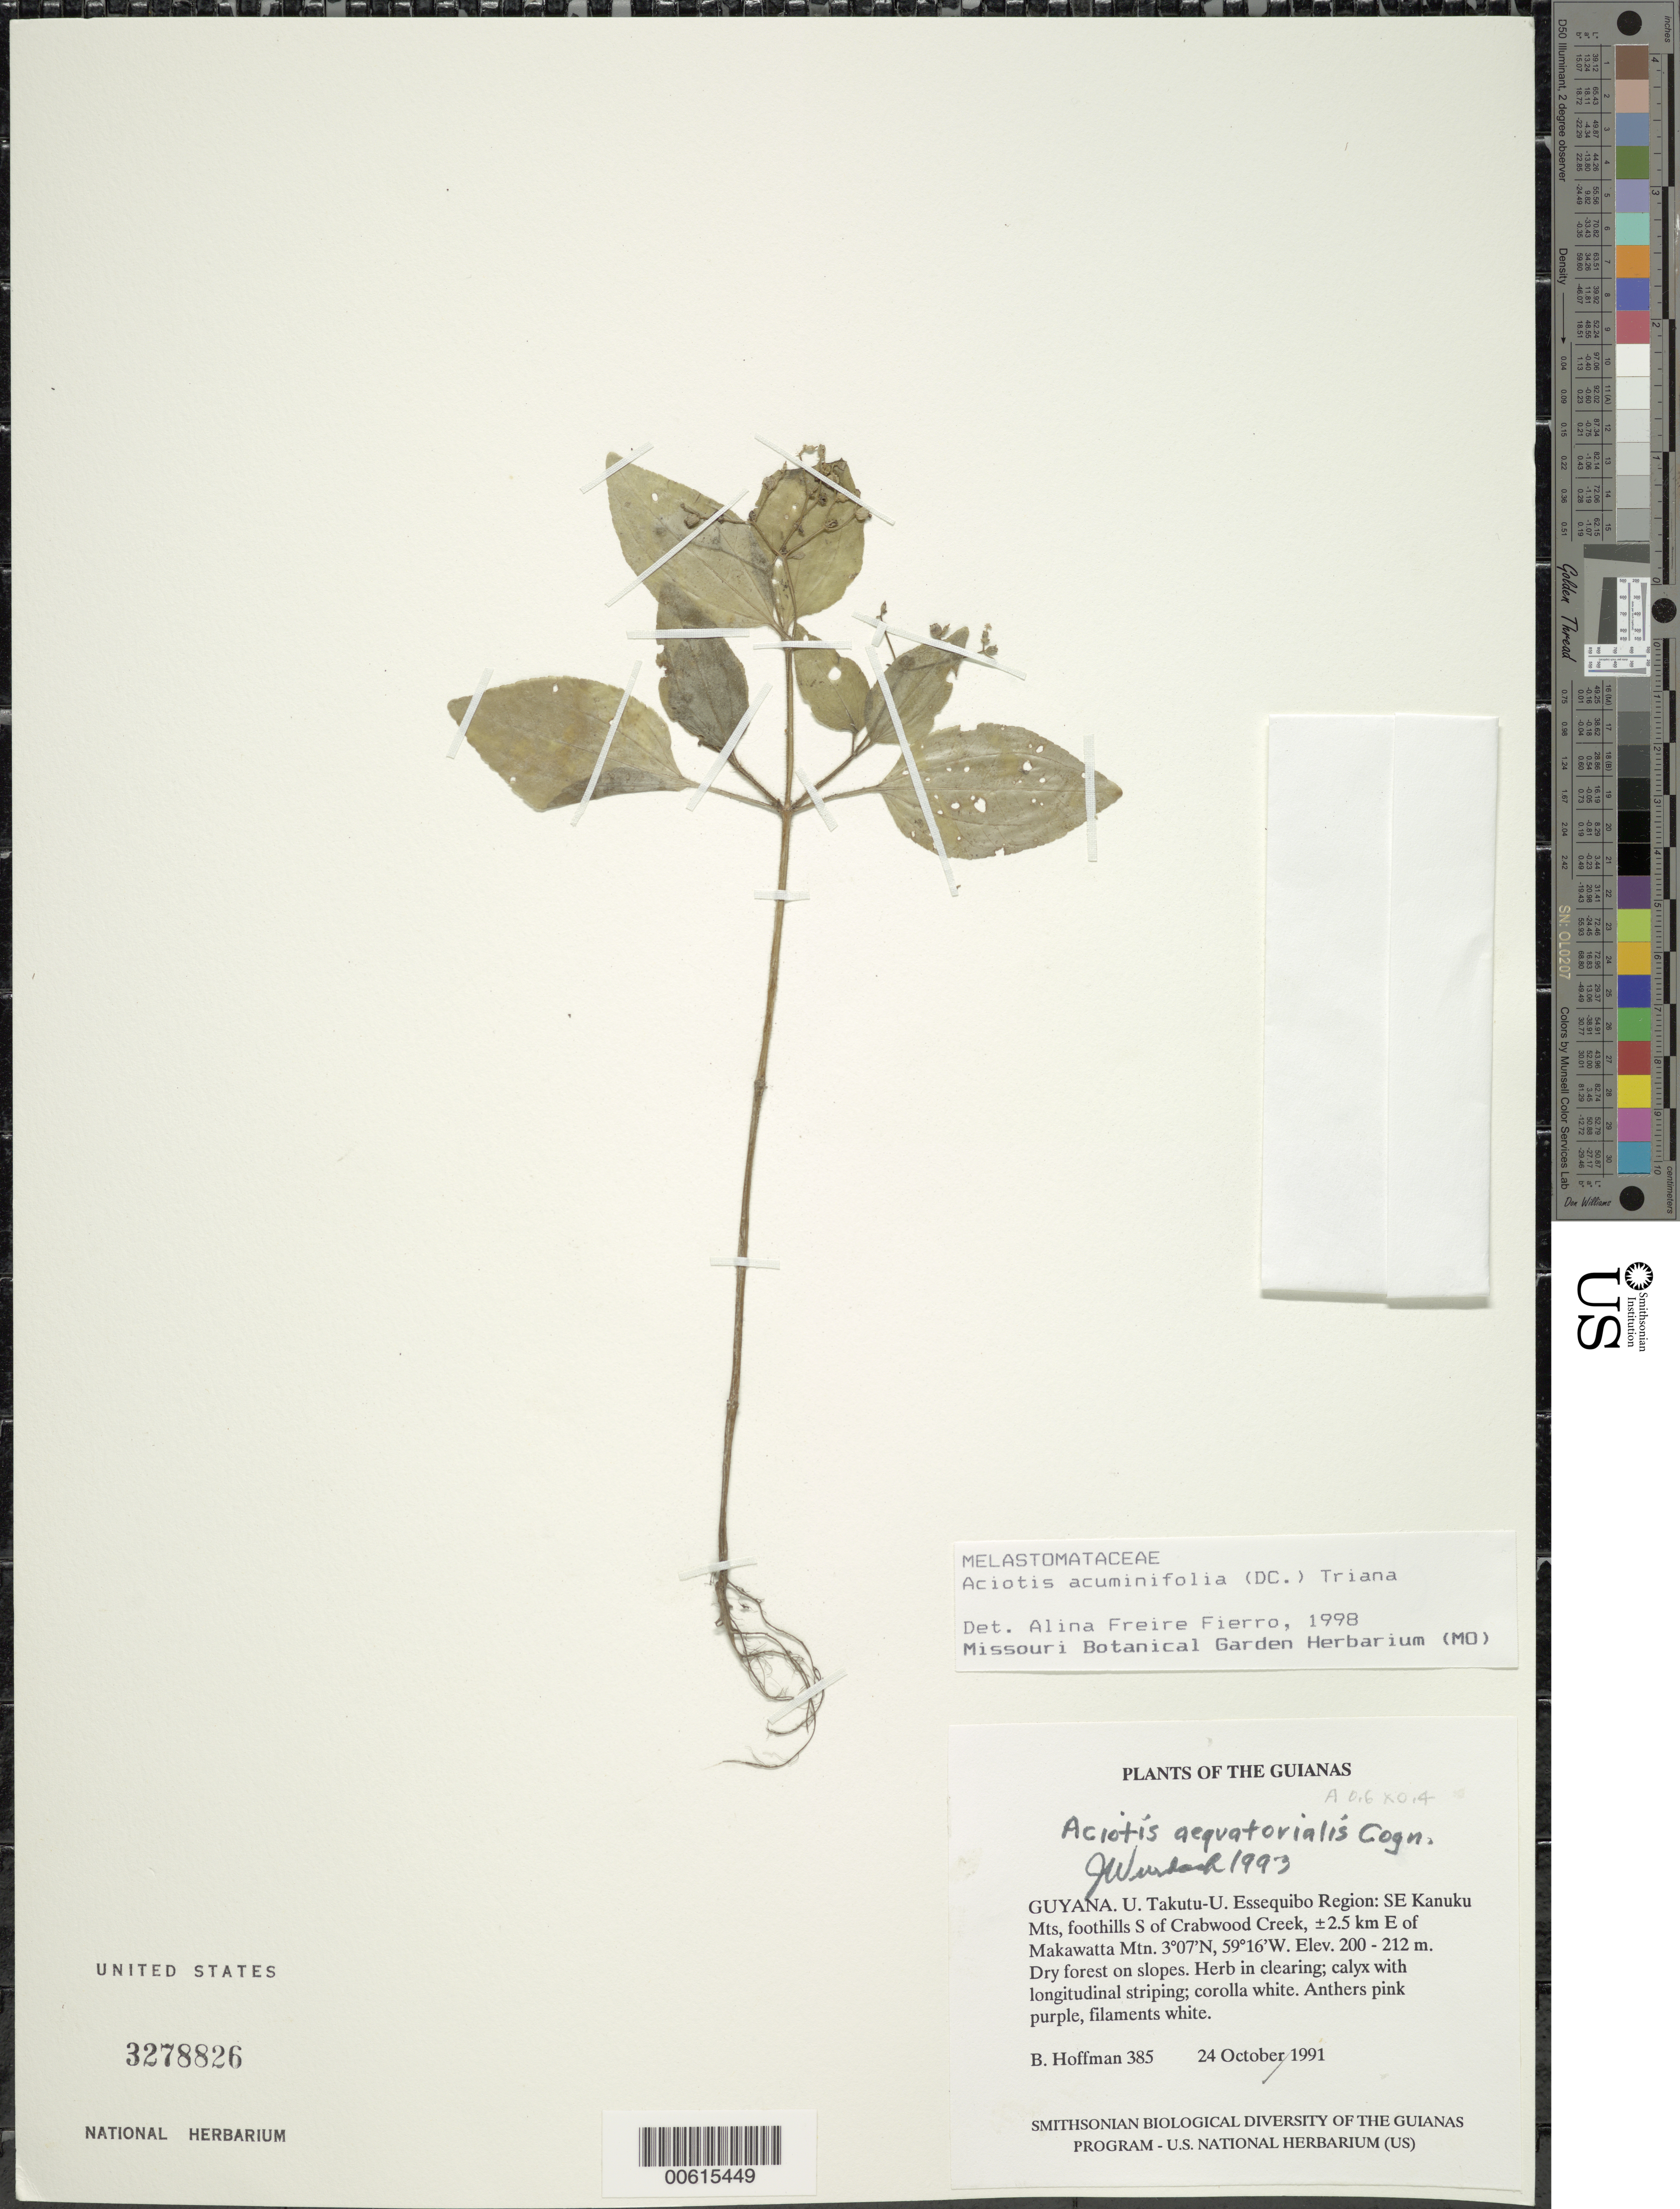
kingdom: Plantae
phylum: Tracheophyta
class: Magnoliopsida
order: Myrtales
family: Melastomataceae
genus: Aciotis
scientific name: Aciotis aequatorialis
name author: Cogn.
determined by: Wurdack, John J., (US), US (UNITED STATES)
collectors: B. Hoffman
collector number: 385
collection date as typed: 24 October 1991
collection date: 1991-10-24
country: Guyana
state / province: U. Takutu-U. Essequibo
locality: SE Kanuku Mts, foothills S of Crabwood Creek, ±2.5 km E of Makawatta Mtn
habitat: Dry forest on slopes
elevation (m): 200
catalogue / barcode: US 3278826